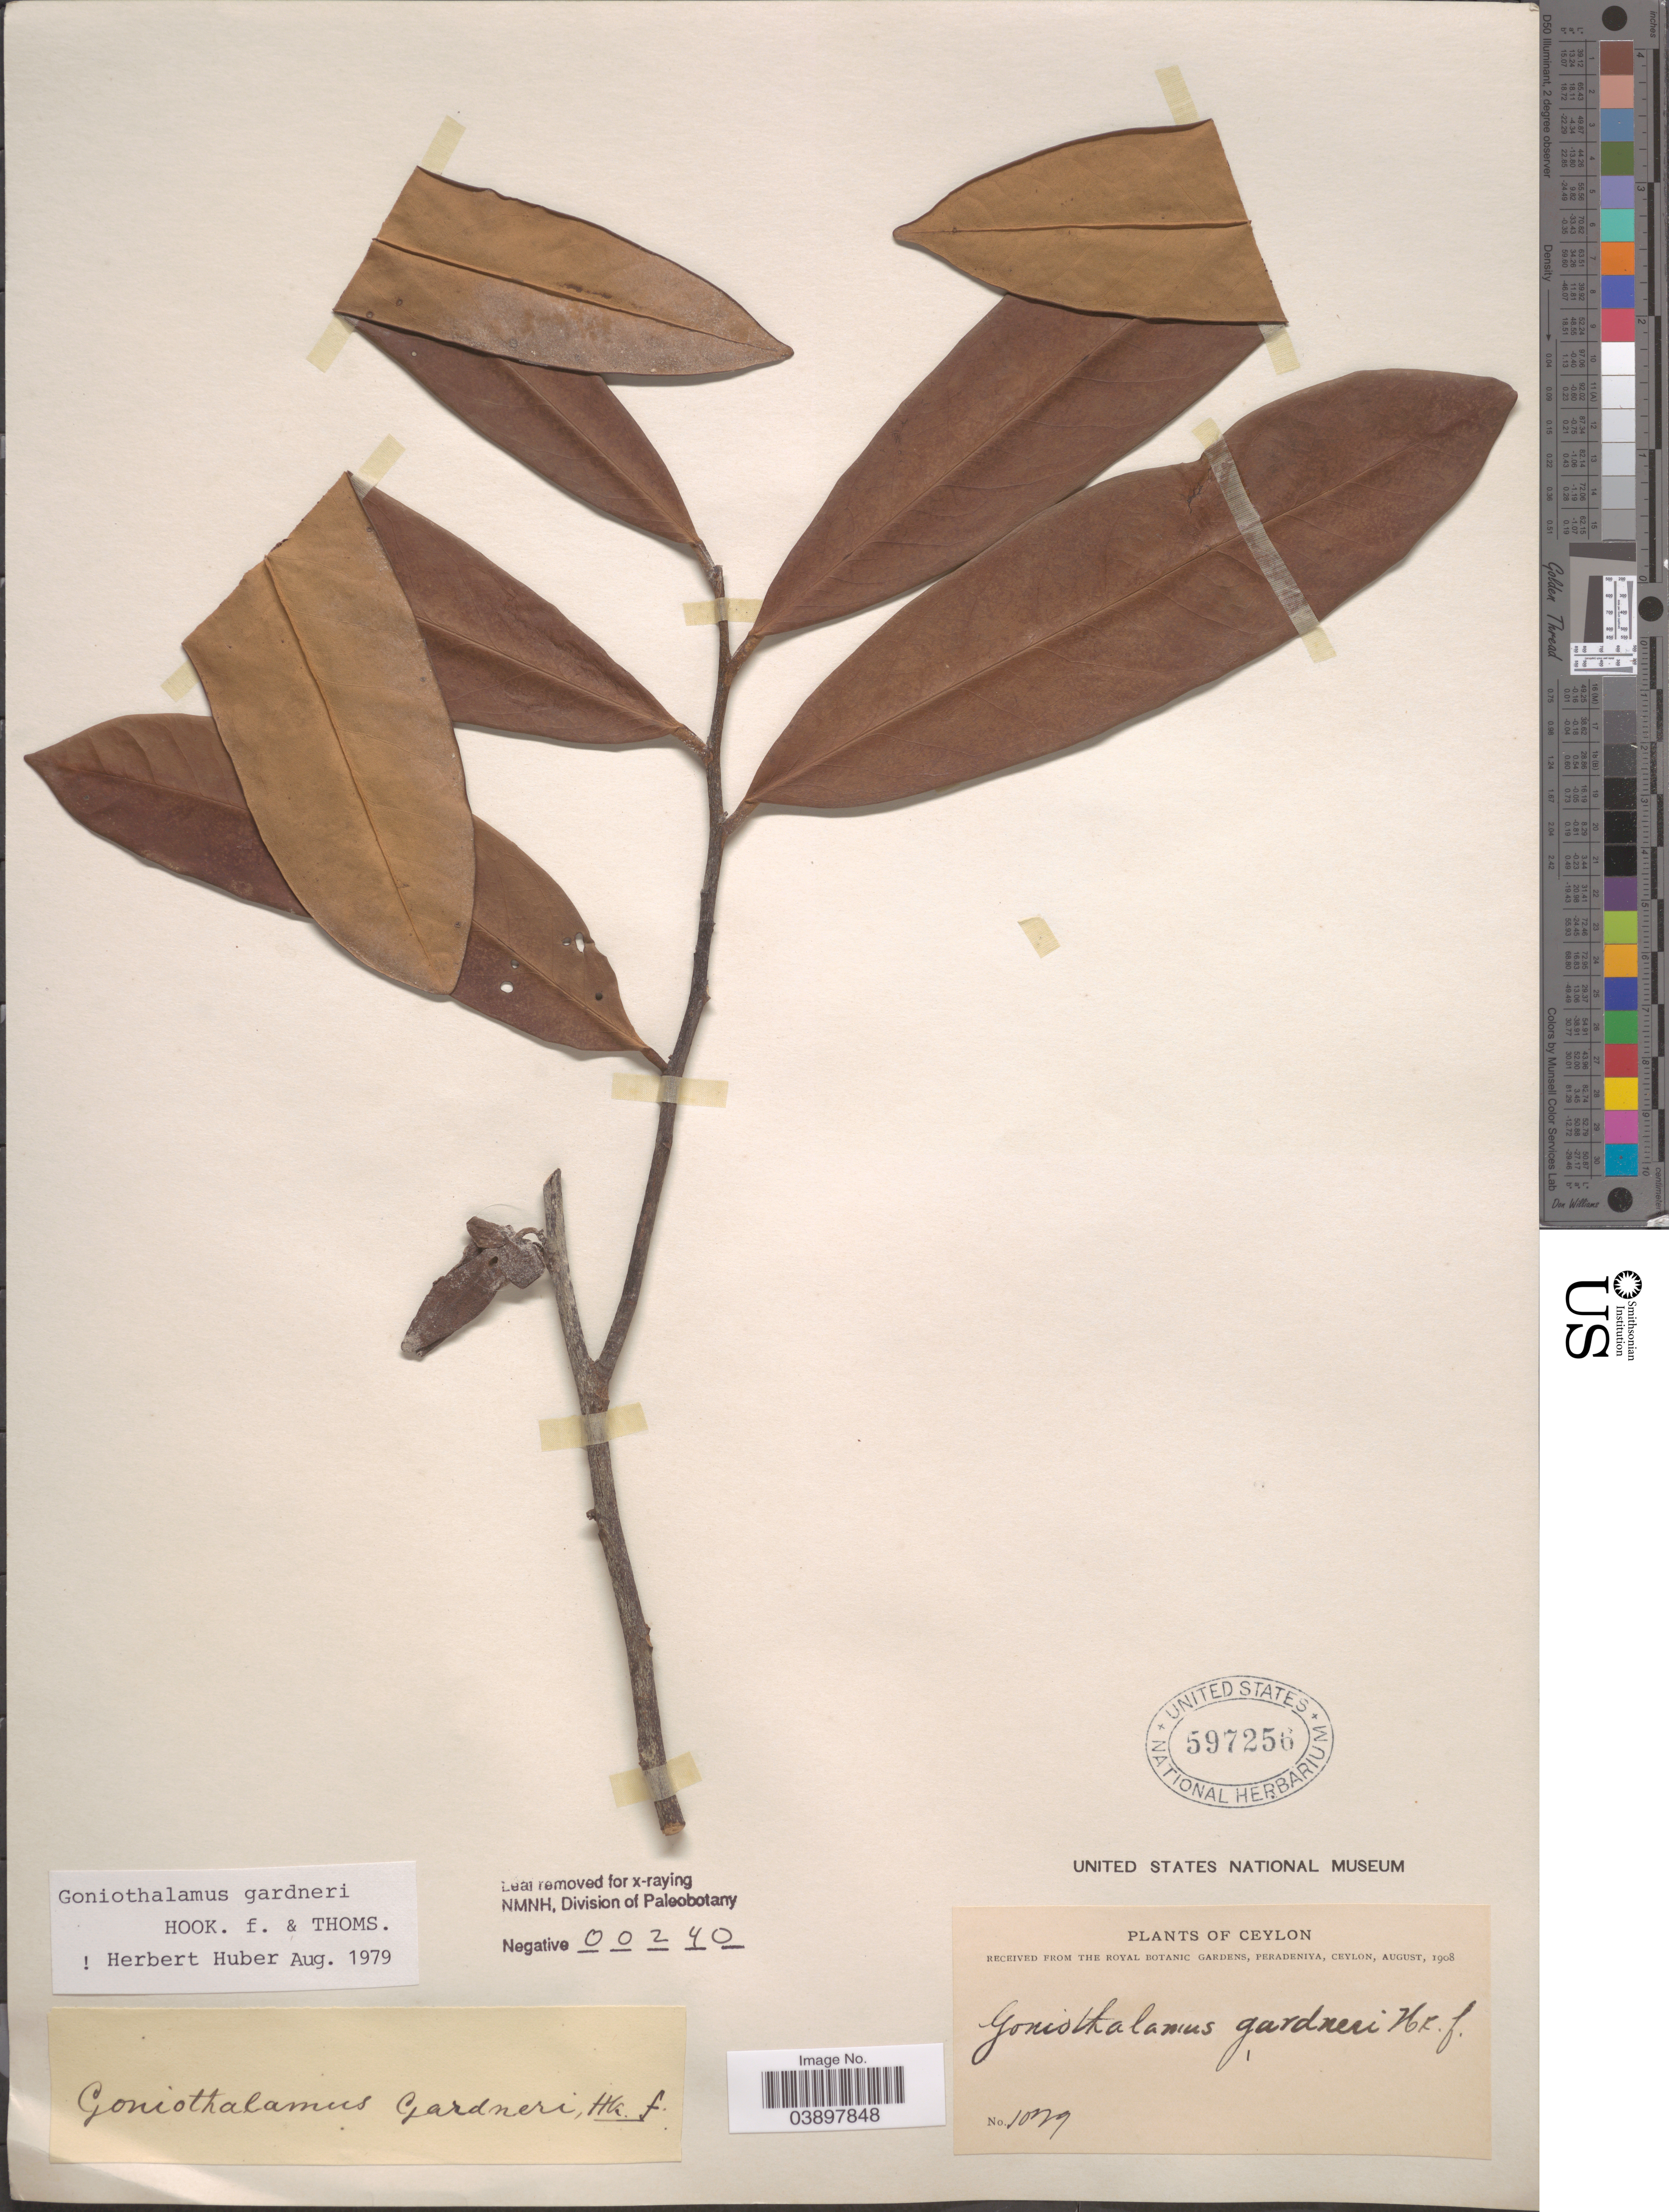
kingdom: Plantae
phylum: Tracheophyta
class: Magnoliopsida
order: Magnoliales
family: Annonaceae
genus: Goniothalamus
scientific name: Goniothalamus gardneri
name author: Hook. f. & Thomson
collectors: ex herb. Royal Botanic Gardens, Peradeniya, Ceylon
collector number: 1029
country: Sri Lanka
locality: Ceylon.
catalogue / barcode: US 597256